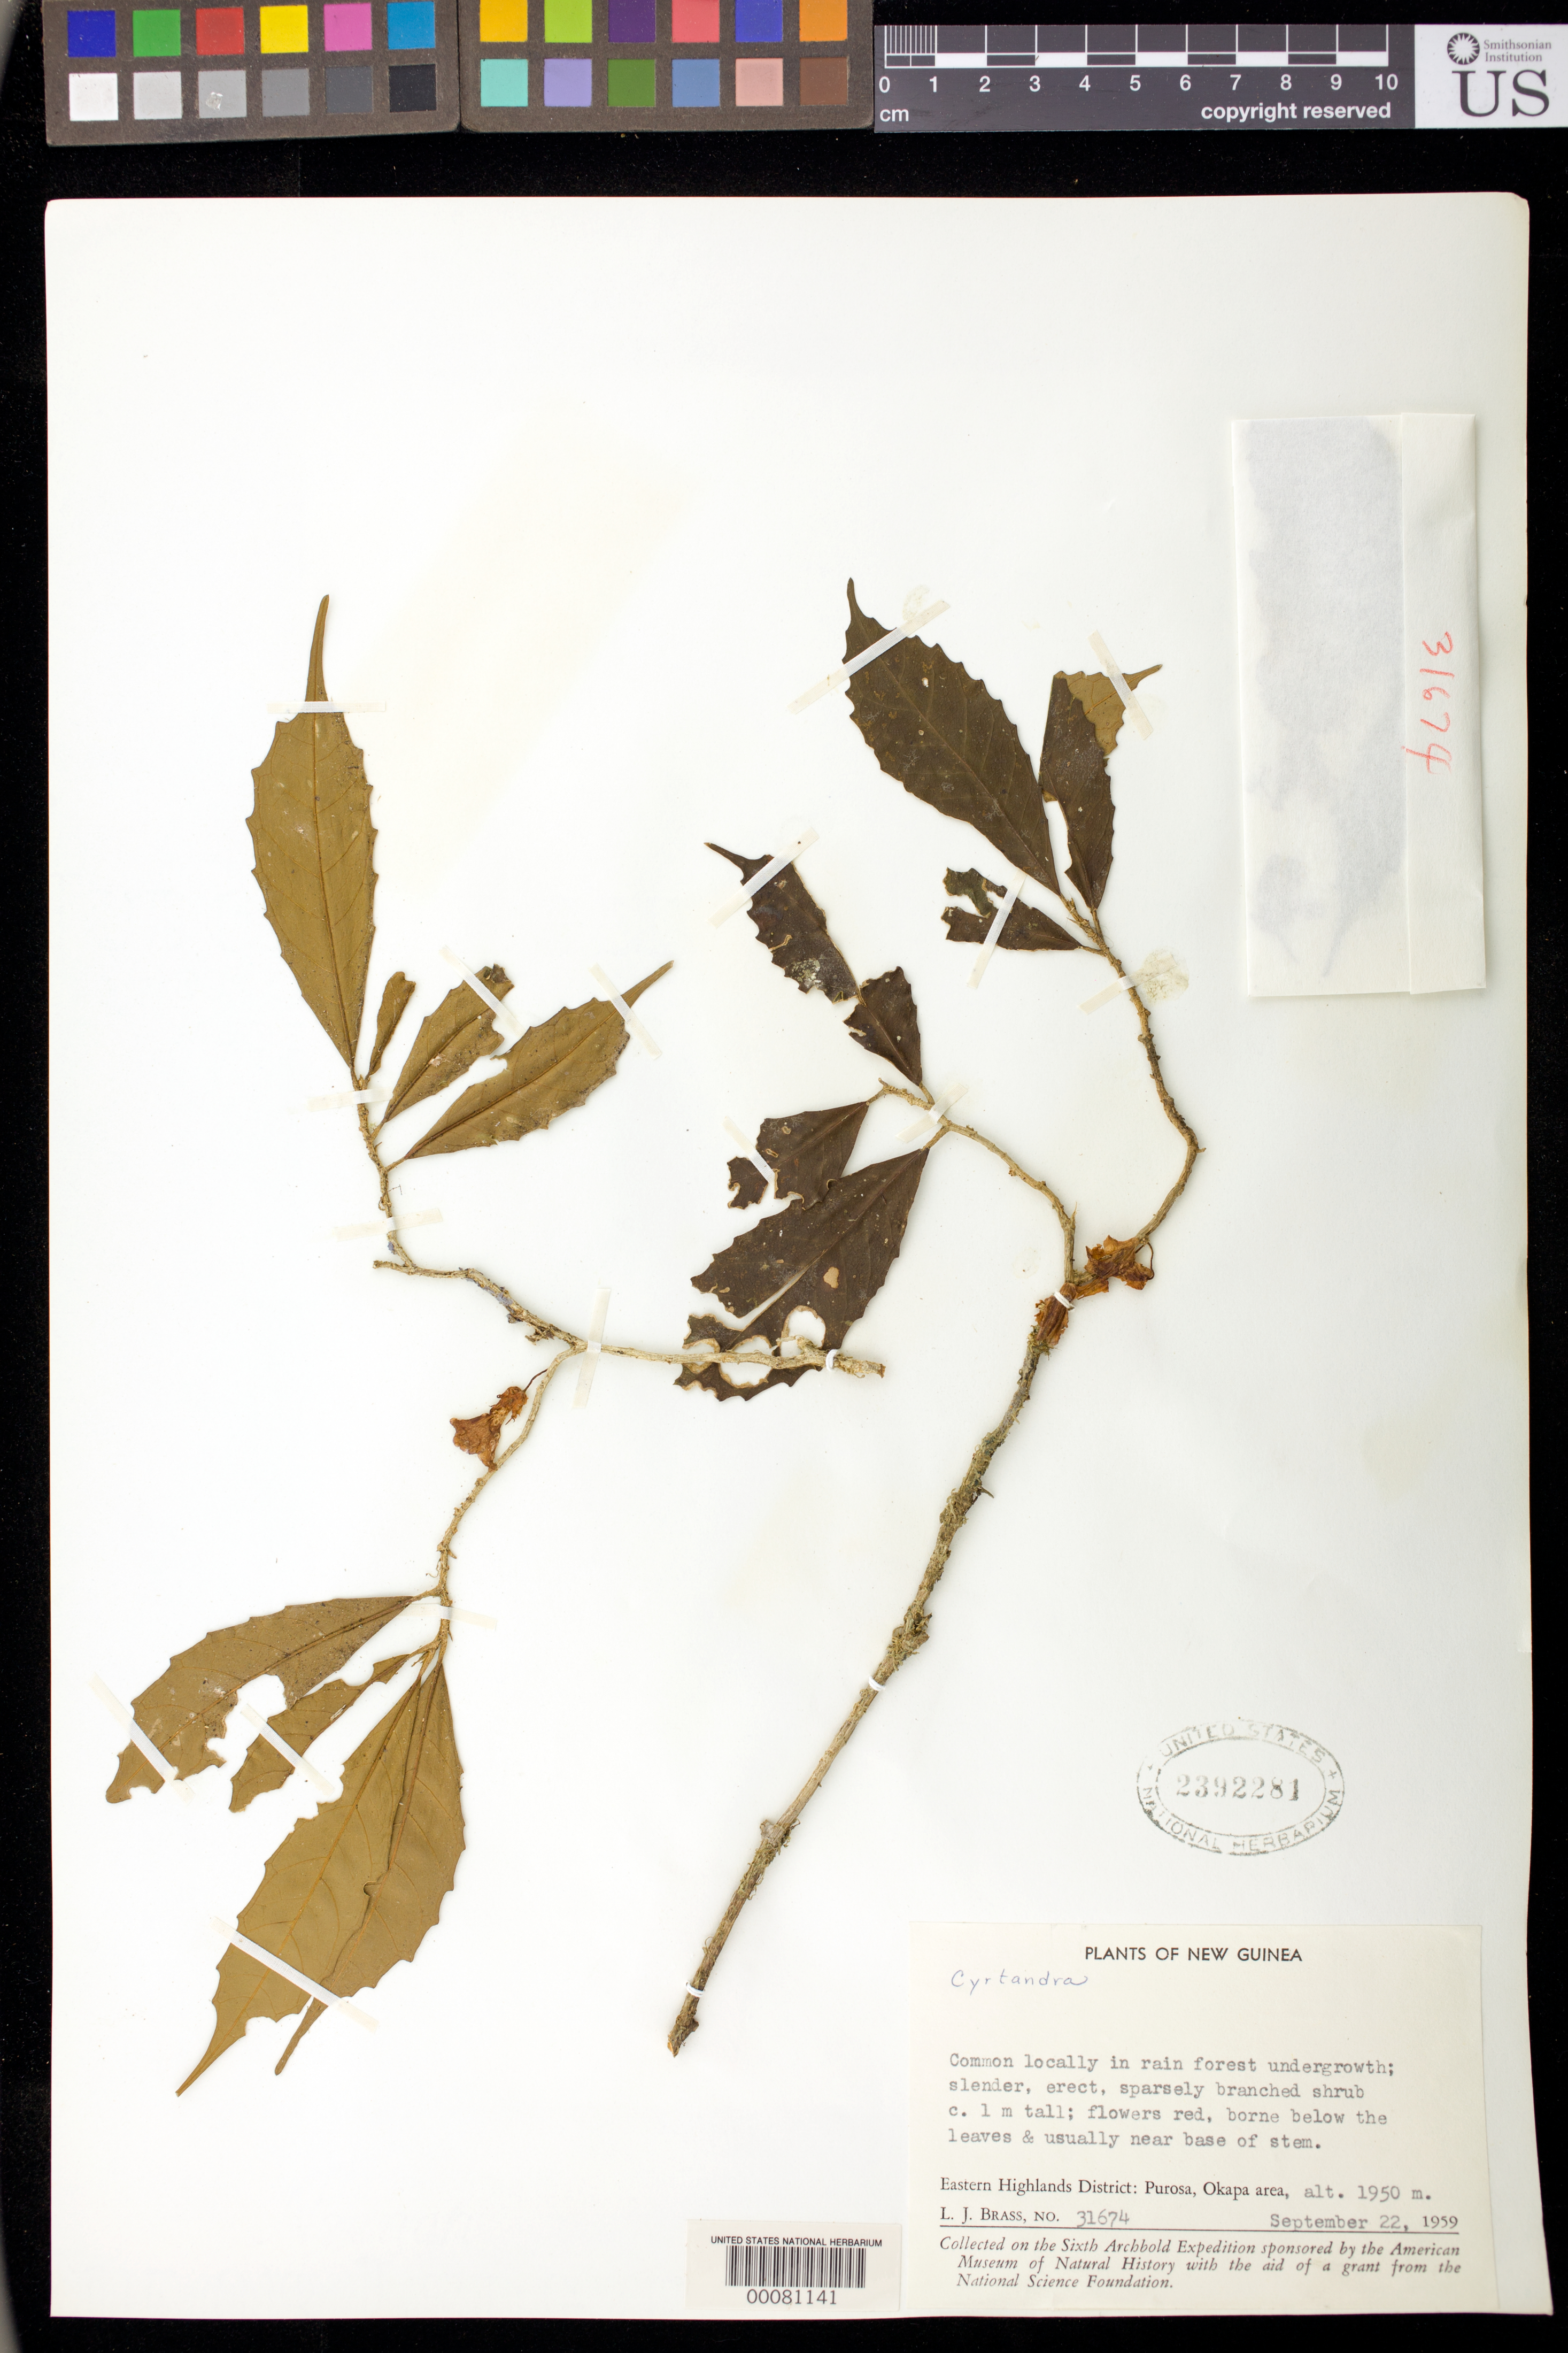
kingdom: Plantae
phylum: Tracheophyta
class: Magnoliopsida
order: Lamiales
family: Gesneriaceae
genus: Cyrtandra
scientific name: Cyrtandra sp.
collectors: L. J. Brass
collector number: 31674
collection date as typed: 22 Sep 1959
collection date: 1959-09-22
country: Papua New Guinea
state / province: Eastern Highlands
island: New Guinea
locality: Eastern Highlands District: Purosa, Okapa area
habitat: Common locally in rain forest undergrowth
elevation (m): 1950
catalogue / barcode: US 2392281